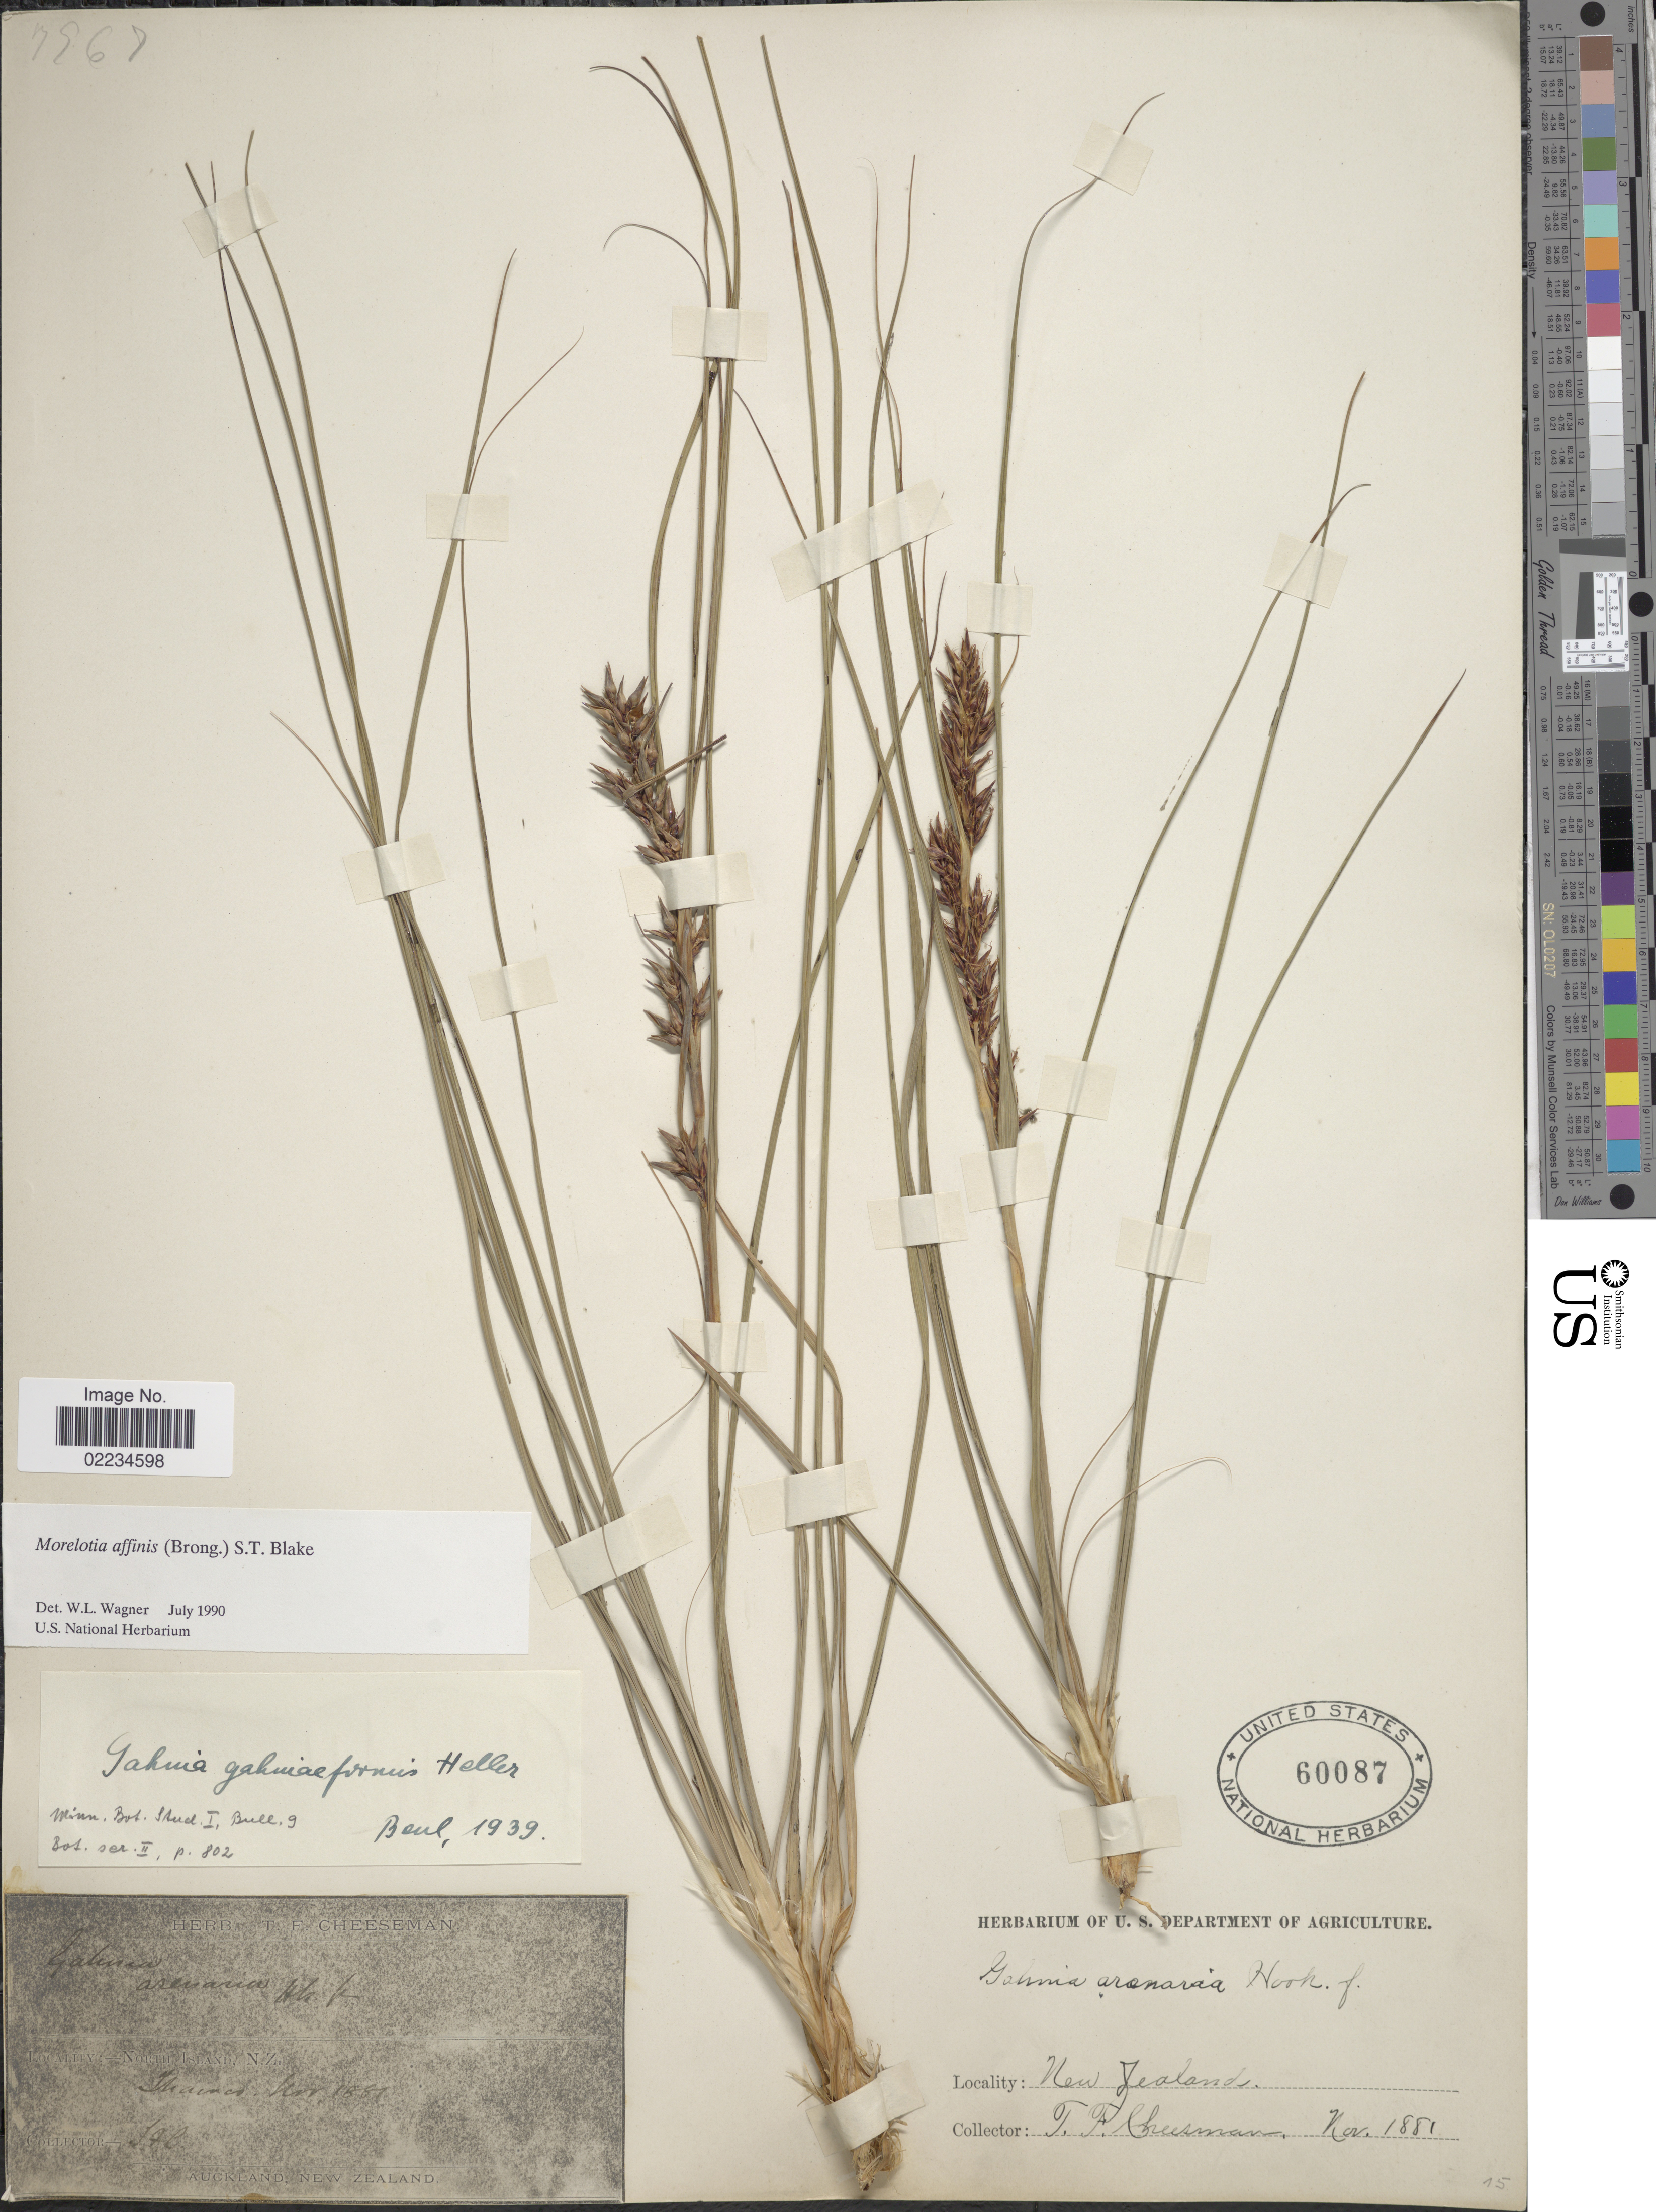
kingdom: Plantae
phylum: Tracheophyta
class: Liliopsida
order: Poales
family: Cyperaceae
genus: Morelotia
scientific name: Morelotia affinis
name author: (Brongn.) S.T. Blake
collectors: T. F. Cheeseman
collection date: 1881-11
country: New Zealand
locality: North island, [illegible text]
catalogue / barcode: US 60087